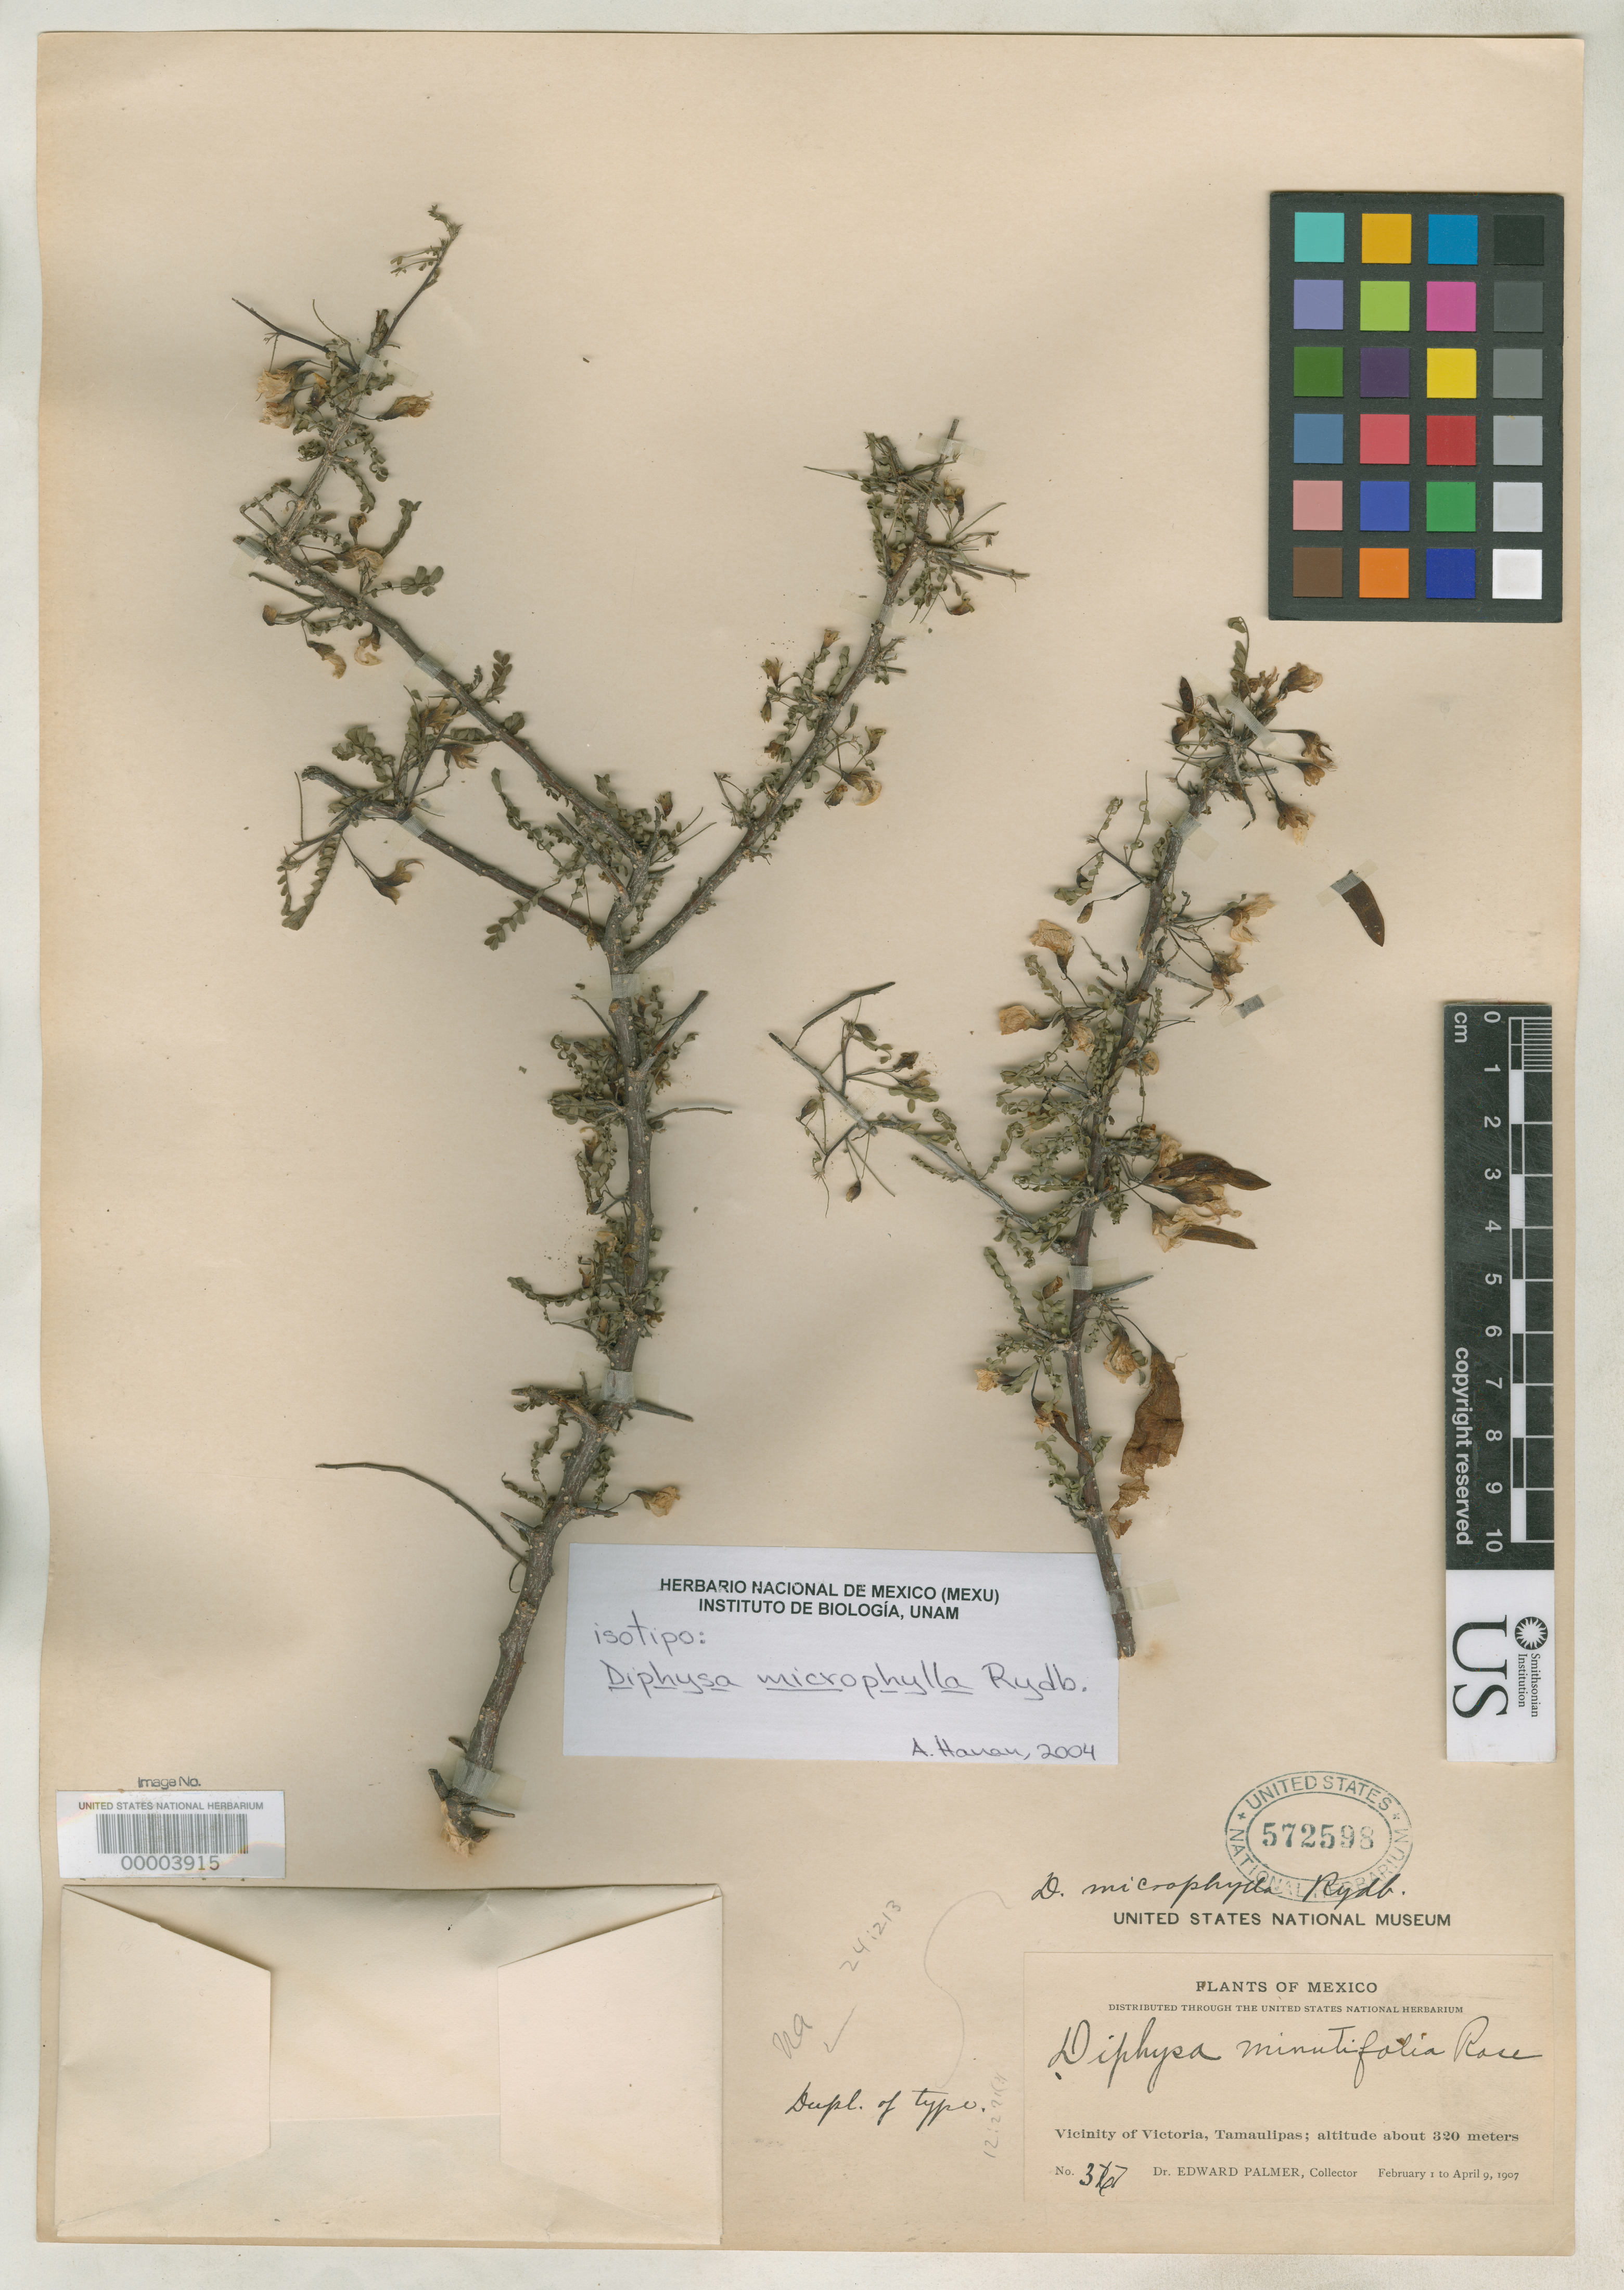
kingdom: Plantae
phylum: Tracheophyta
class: Magnoliopsida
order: Fabales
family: Fabaceae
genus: Diphysa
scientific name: Diphysa microphylla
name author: Rydb.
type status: Isotype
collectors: E. Palmer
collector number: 367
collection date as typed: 01 Feb 1907 to 09 Apr 1907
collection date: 1907-02-01/1907-04-09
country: Mexico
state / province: Tamaulipas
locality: Vicinity of Victoria.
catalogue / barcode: US 572598